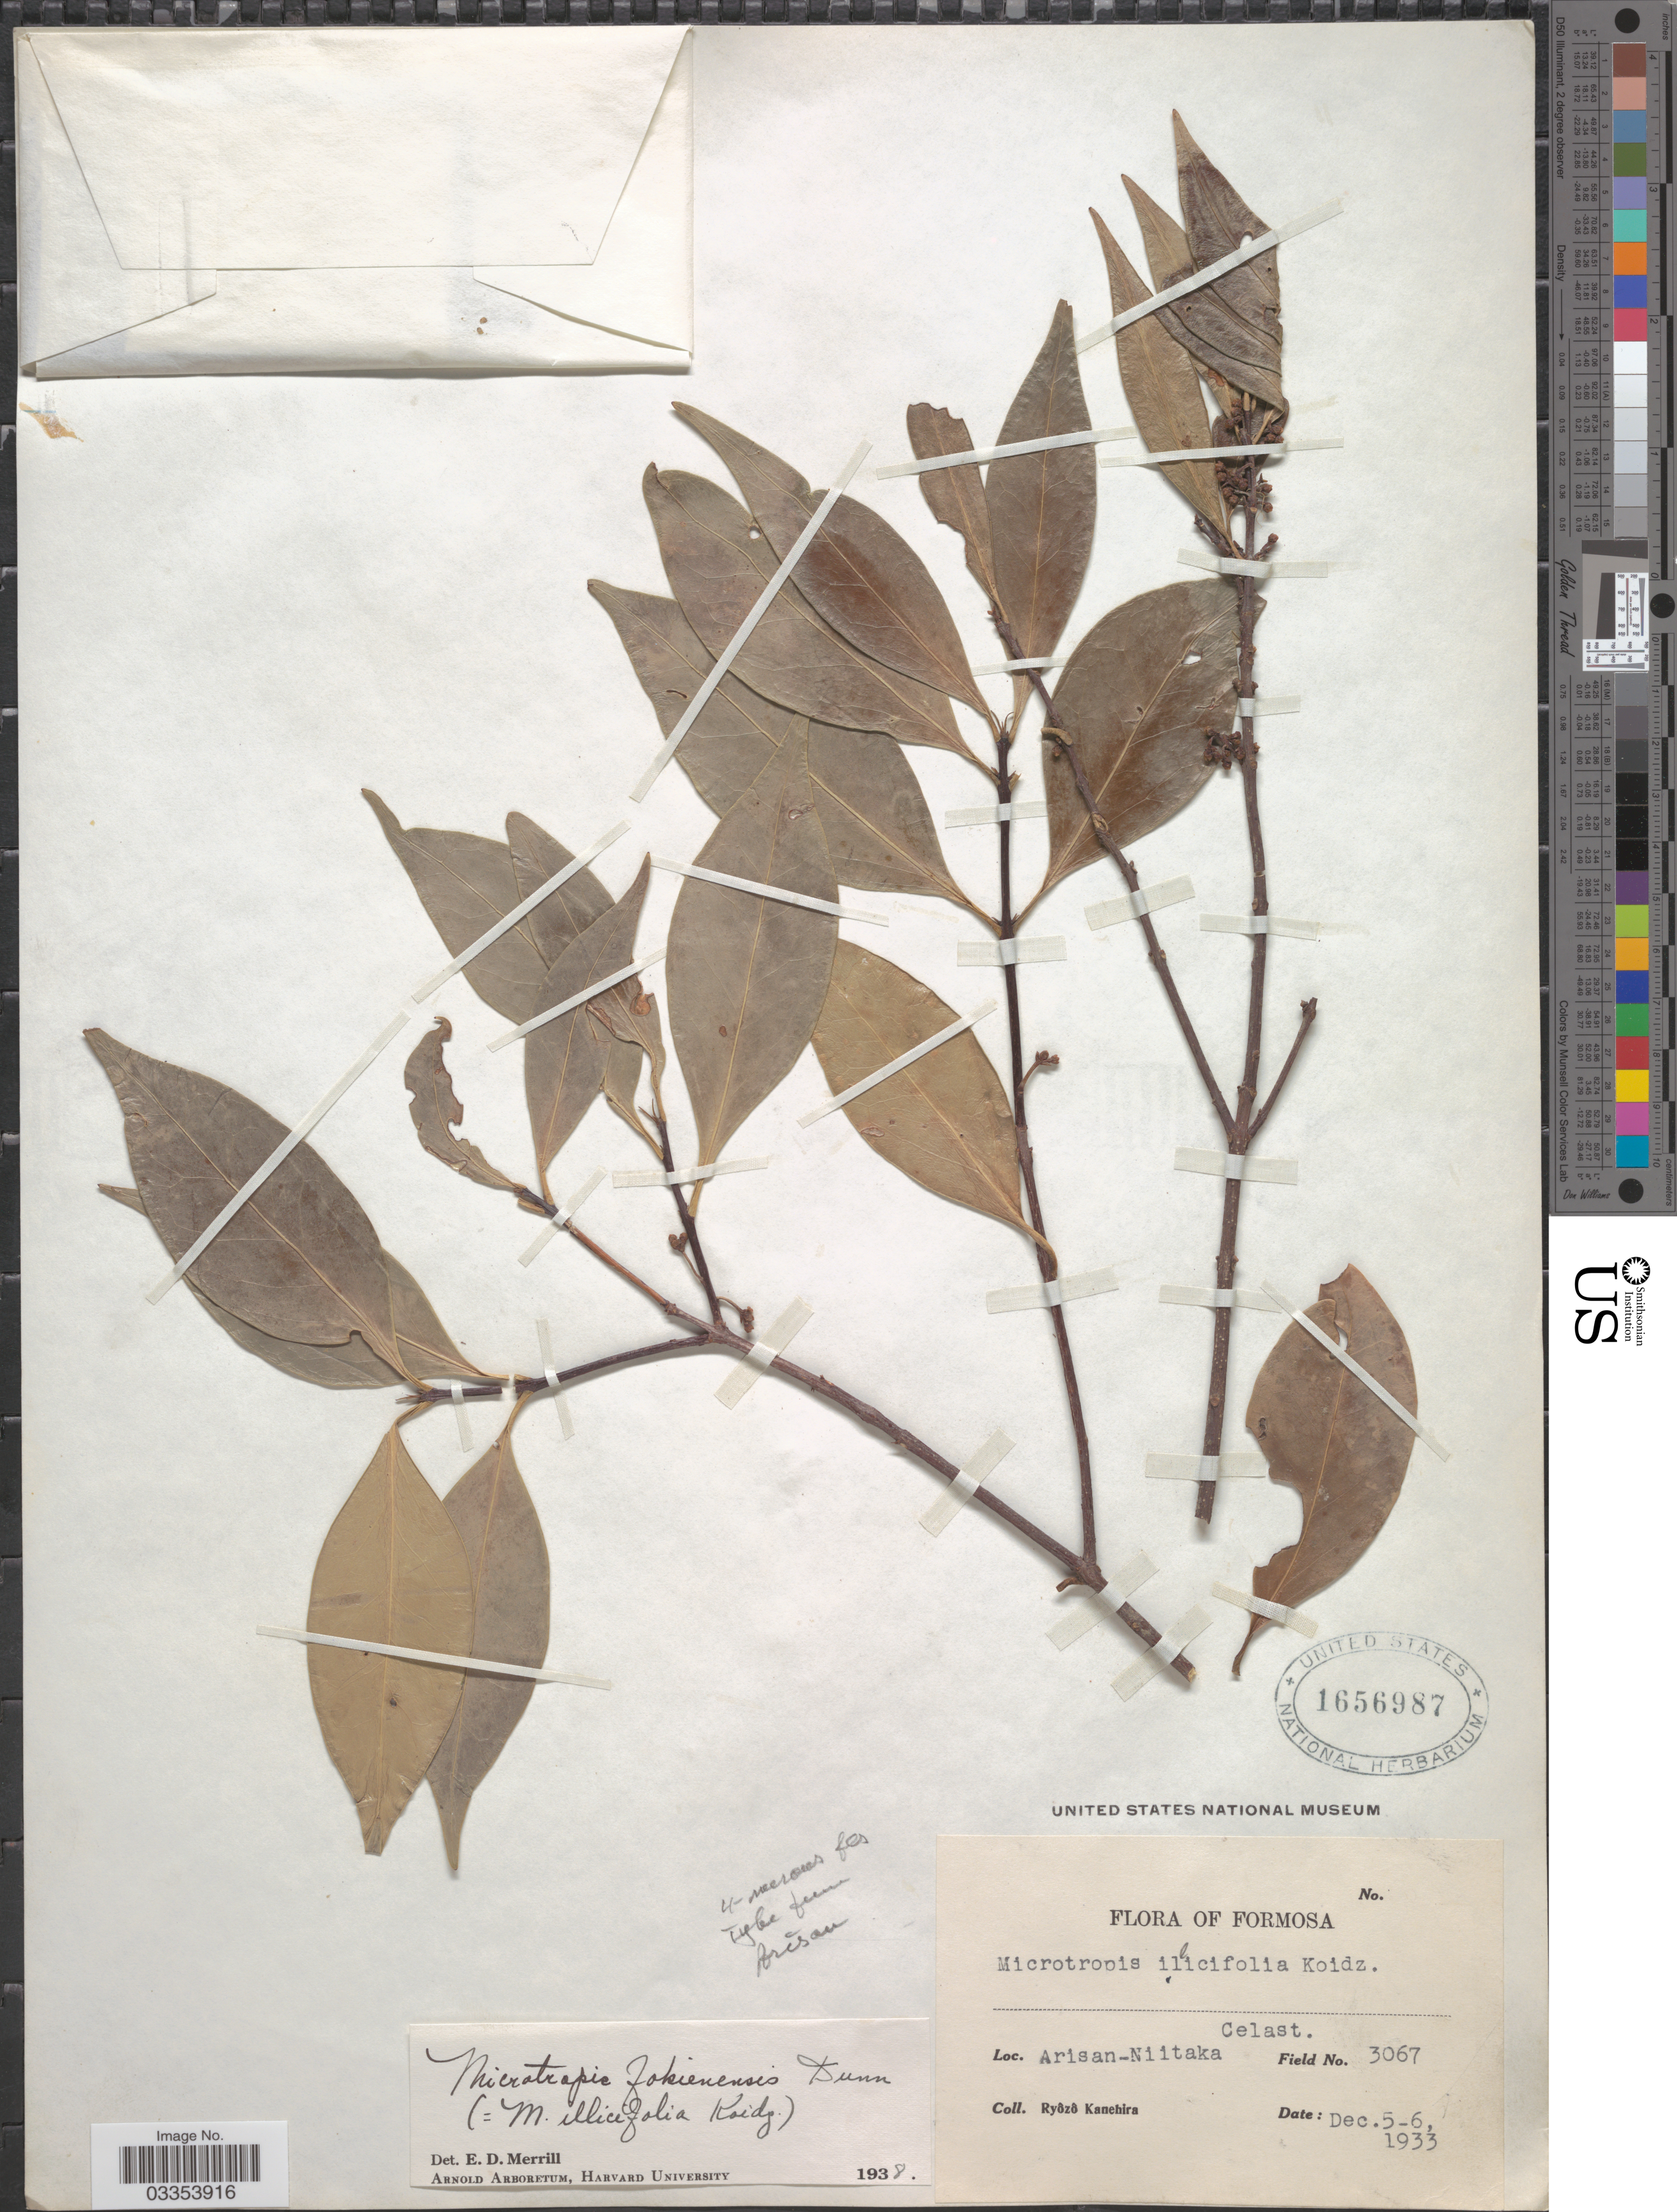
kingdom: Plantae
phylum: Tracheophyta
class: Magnoliopsida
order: Celastrales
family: Celastraceae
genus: Microtropis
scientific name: Microtropis fokienensis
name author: Dunn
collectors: R. Kanehira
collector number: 3067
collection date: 1933-12-05/1933-12-06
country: Taiwan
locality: Formosa. Arisan-Niitaka.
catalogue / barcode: US 1656987